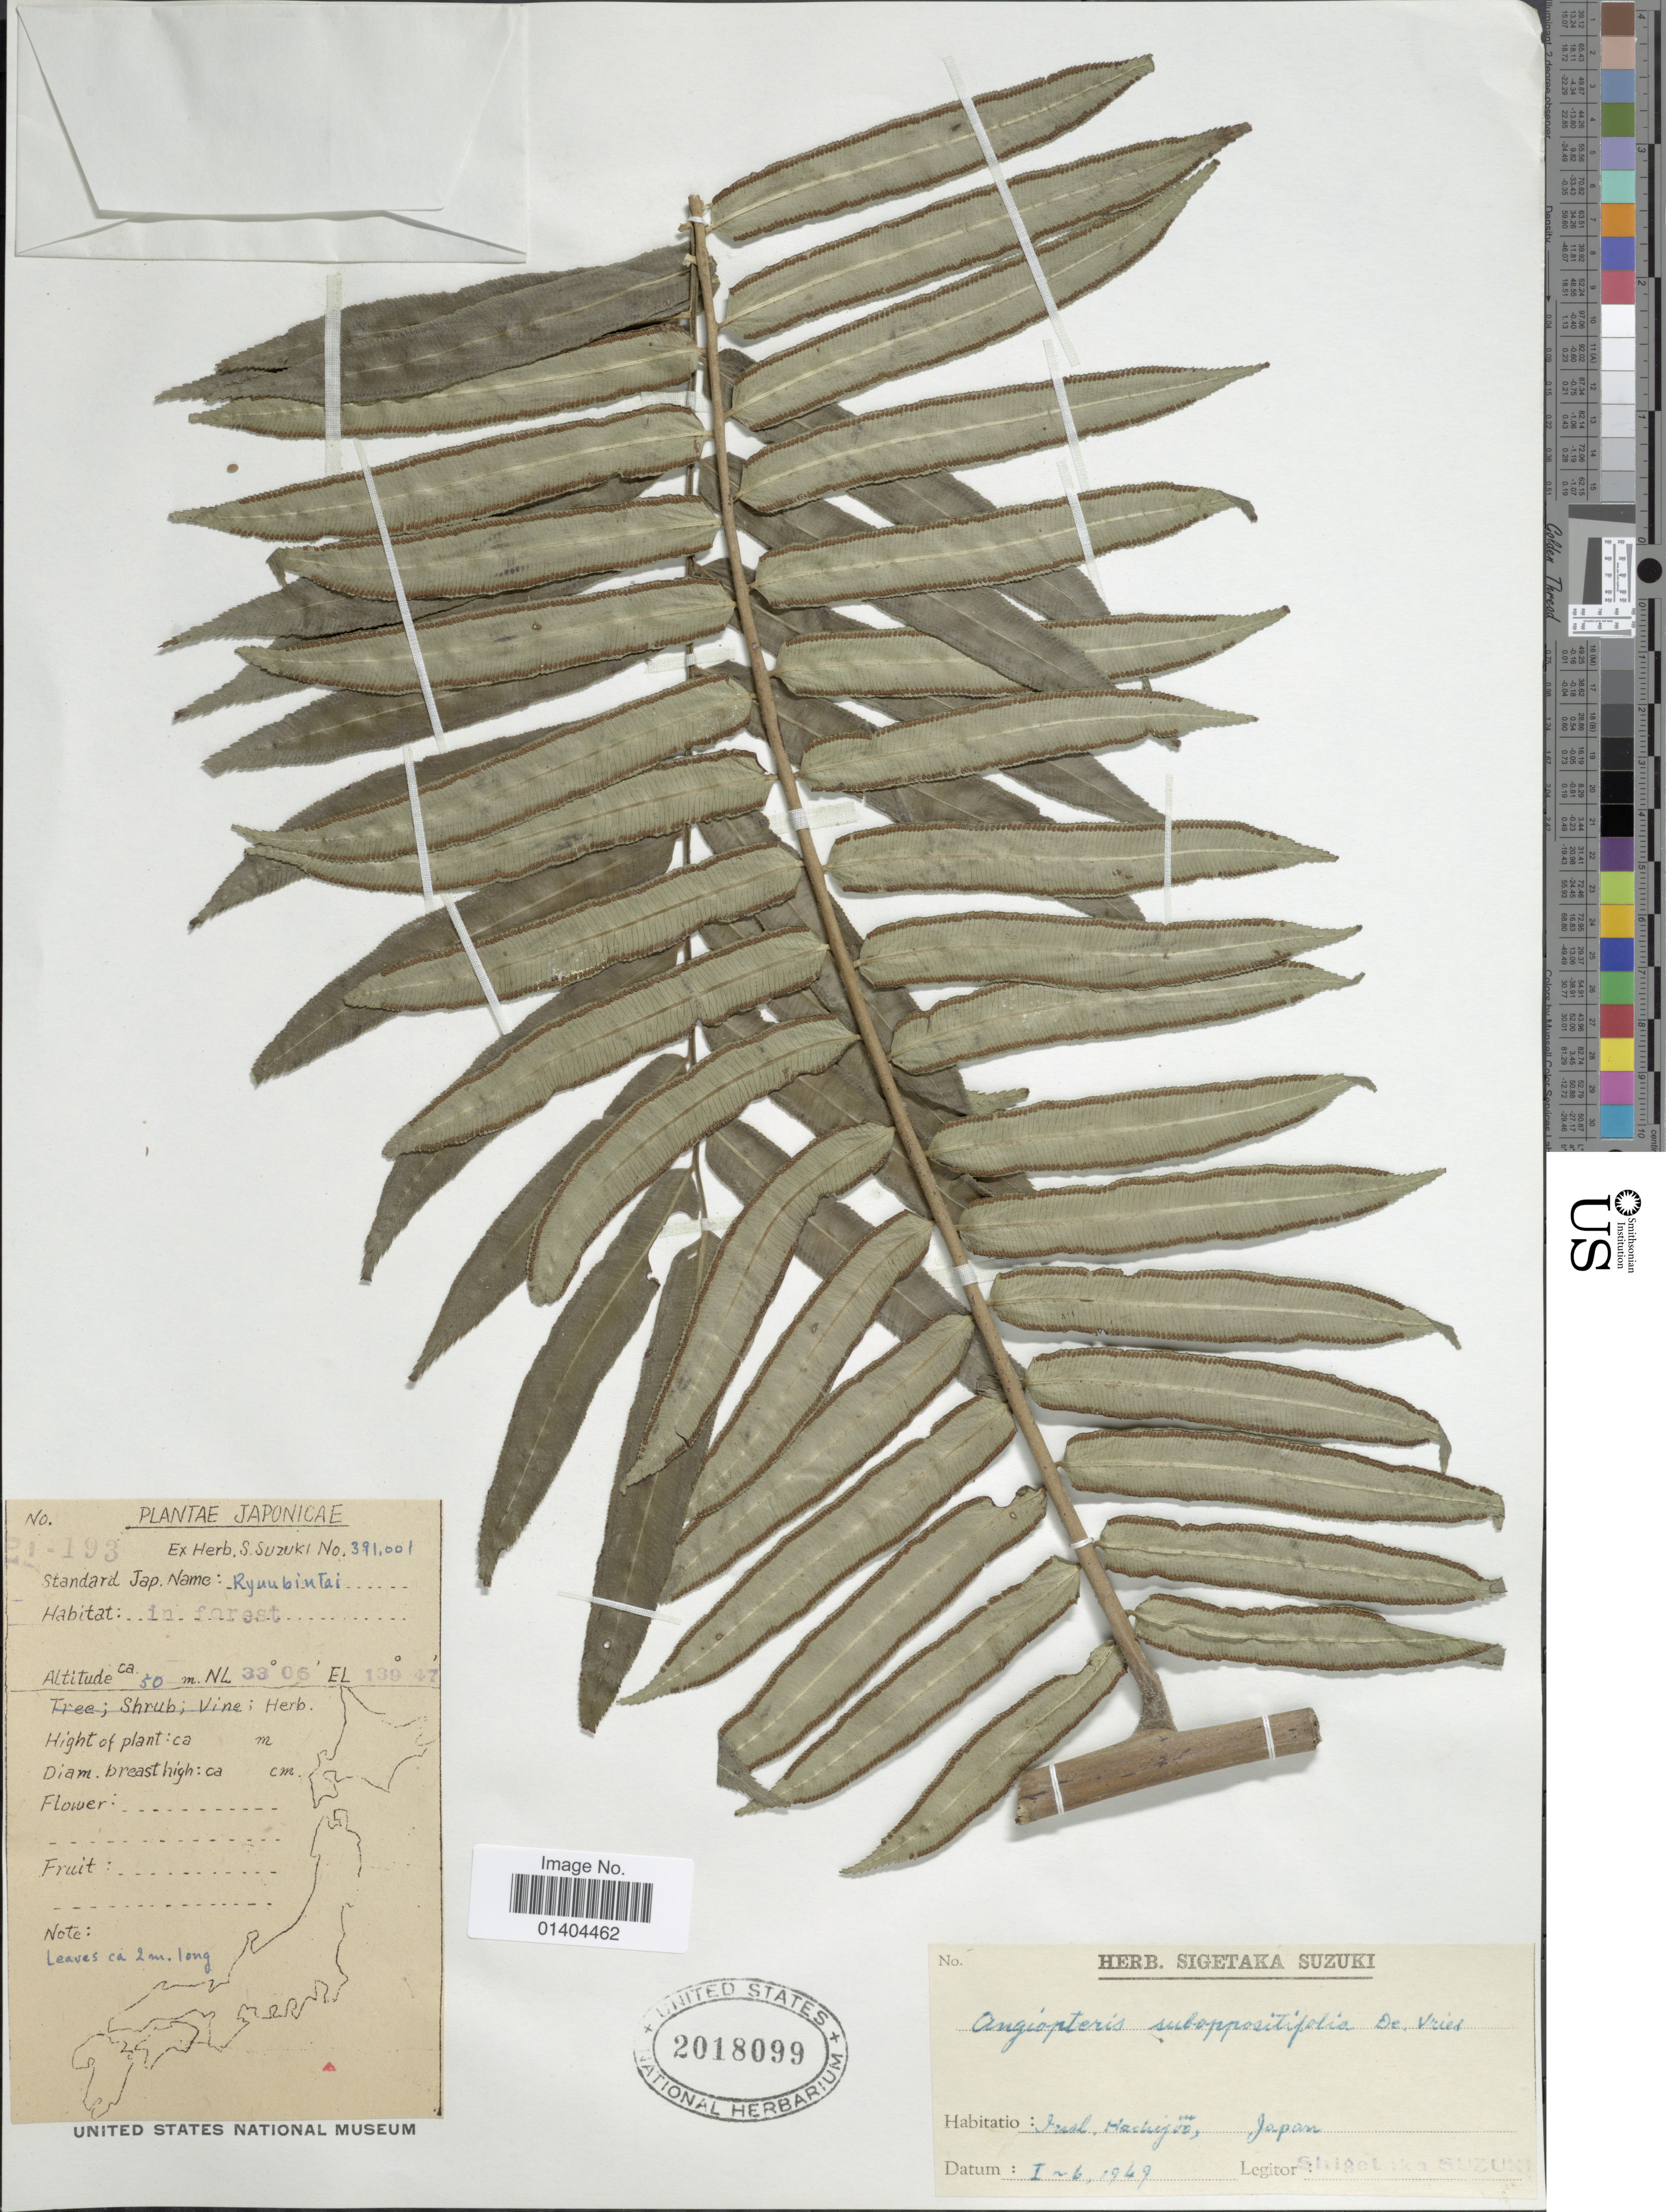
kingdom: Plantae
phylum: Tracheophyta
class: Polypodiopsida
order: Marattiales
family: Marattiaceae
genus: Angiopteris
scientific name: Angiopteris lygodiifolia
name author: Rosenst.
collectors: S. Suzuki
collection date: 1969-06-01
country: Japan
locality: Insl. Hachijoo.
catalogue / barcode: US 2018099